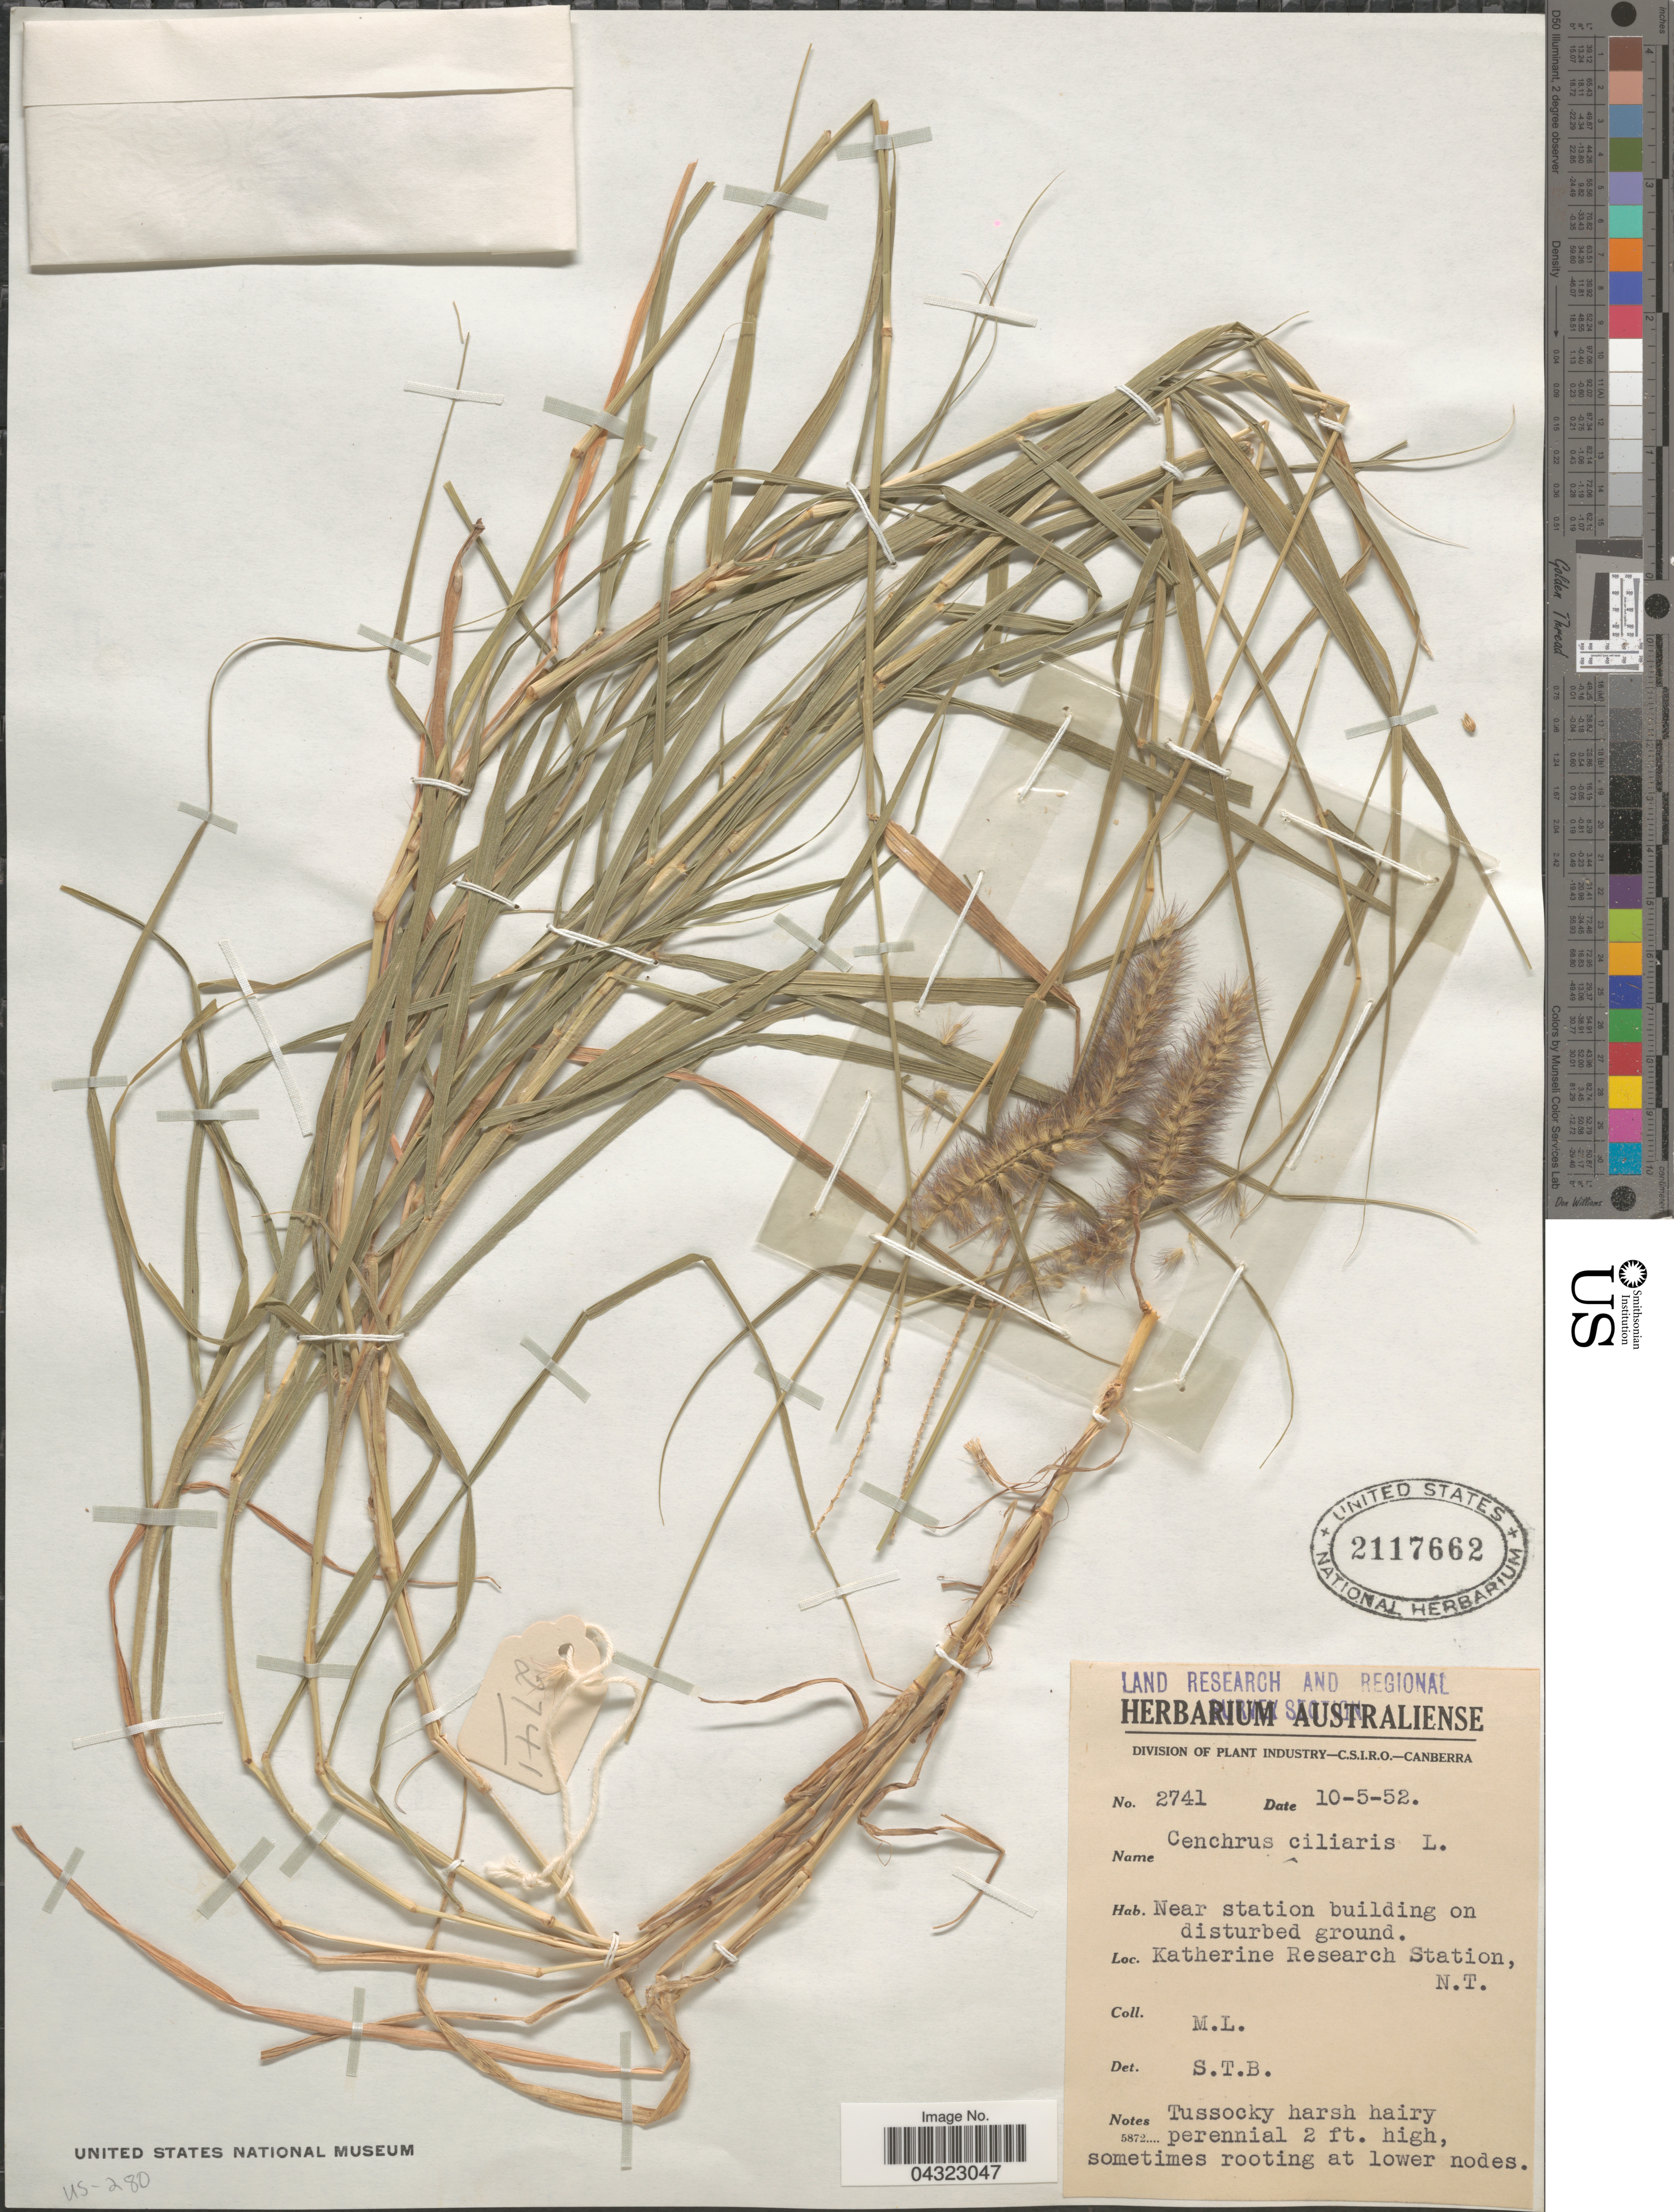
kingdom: Plantae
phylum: Tracheophyta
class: Liliopsida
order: Poales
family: Poaceae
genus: Cenchrus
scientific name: Cenchrus ciliaris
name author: L.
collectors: M. L.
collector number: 2741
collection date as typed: Transcribed d/m/y: 10/5/52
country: Australia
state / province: Northern Territory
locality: Land Research and Regional Survey Section. Near station building on disturbed ground. Katherine Research Station.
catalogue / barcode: US 2117662